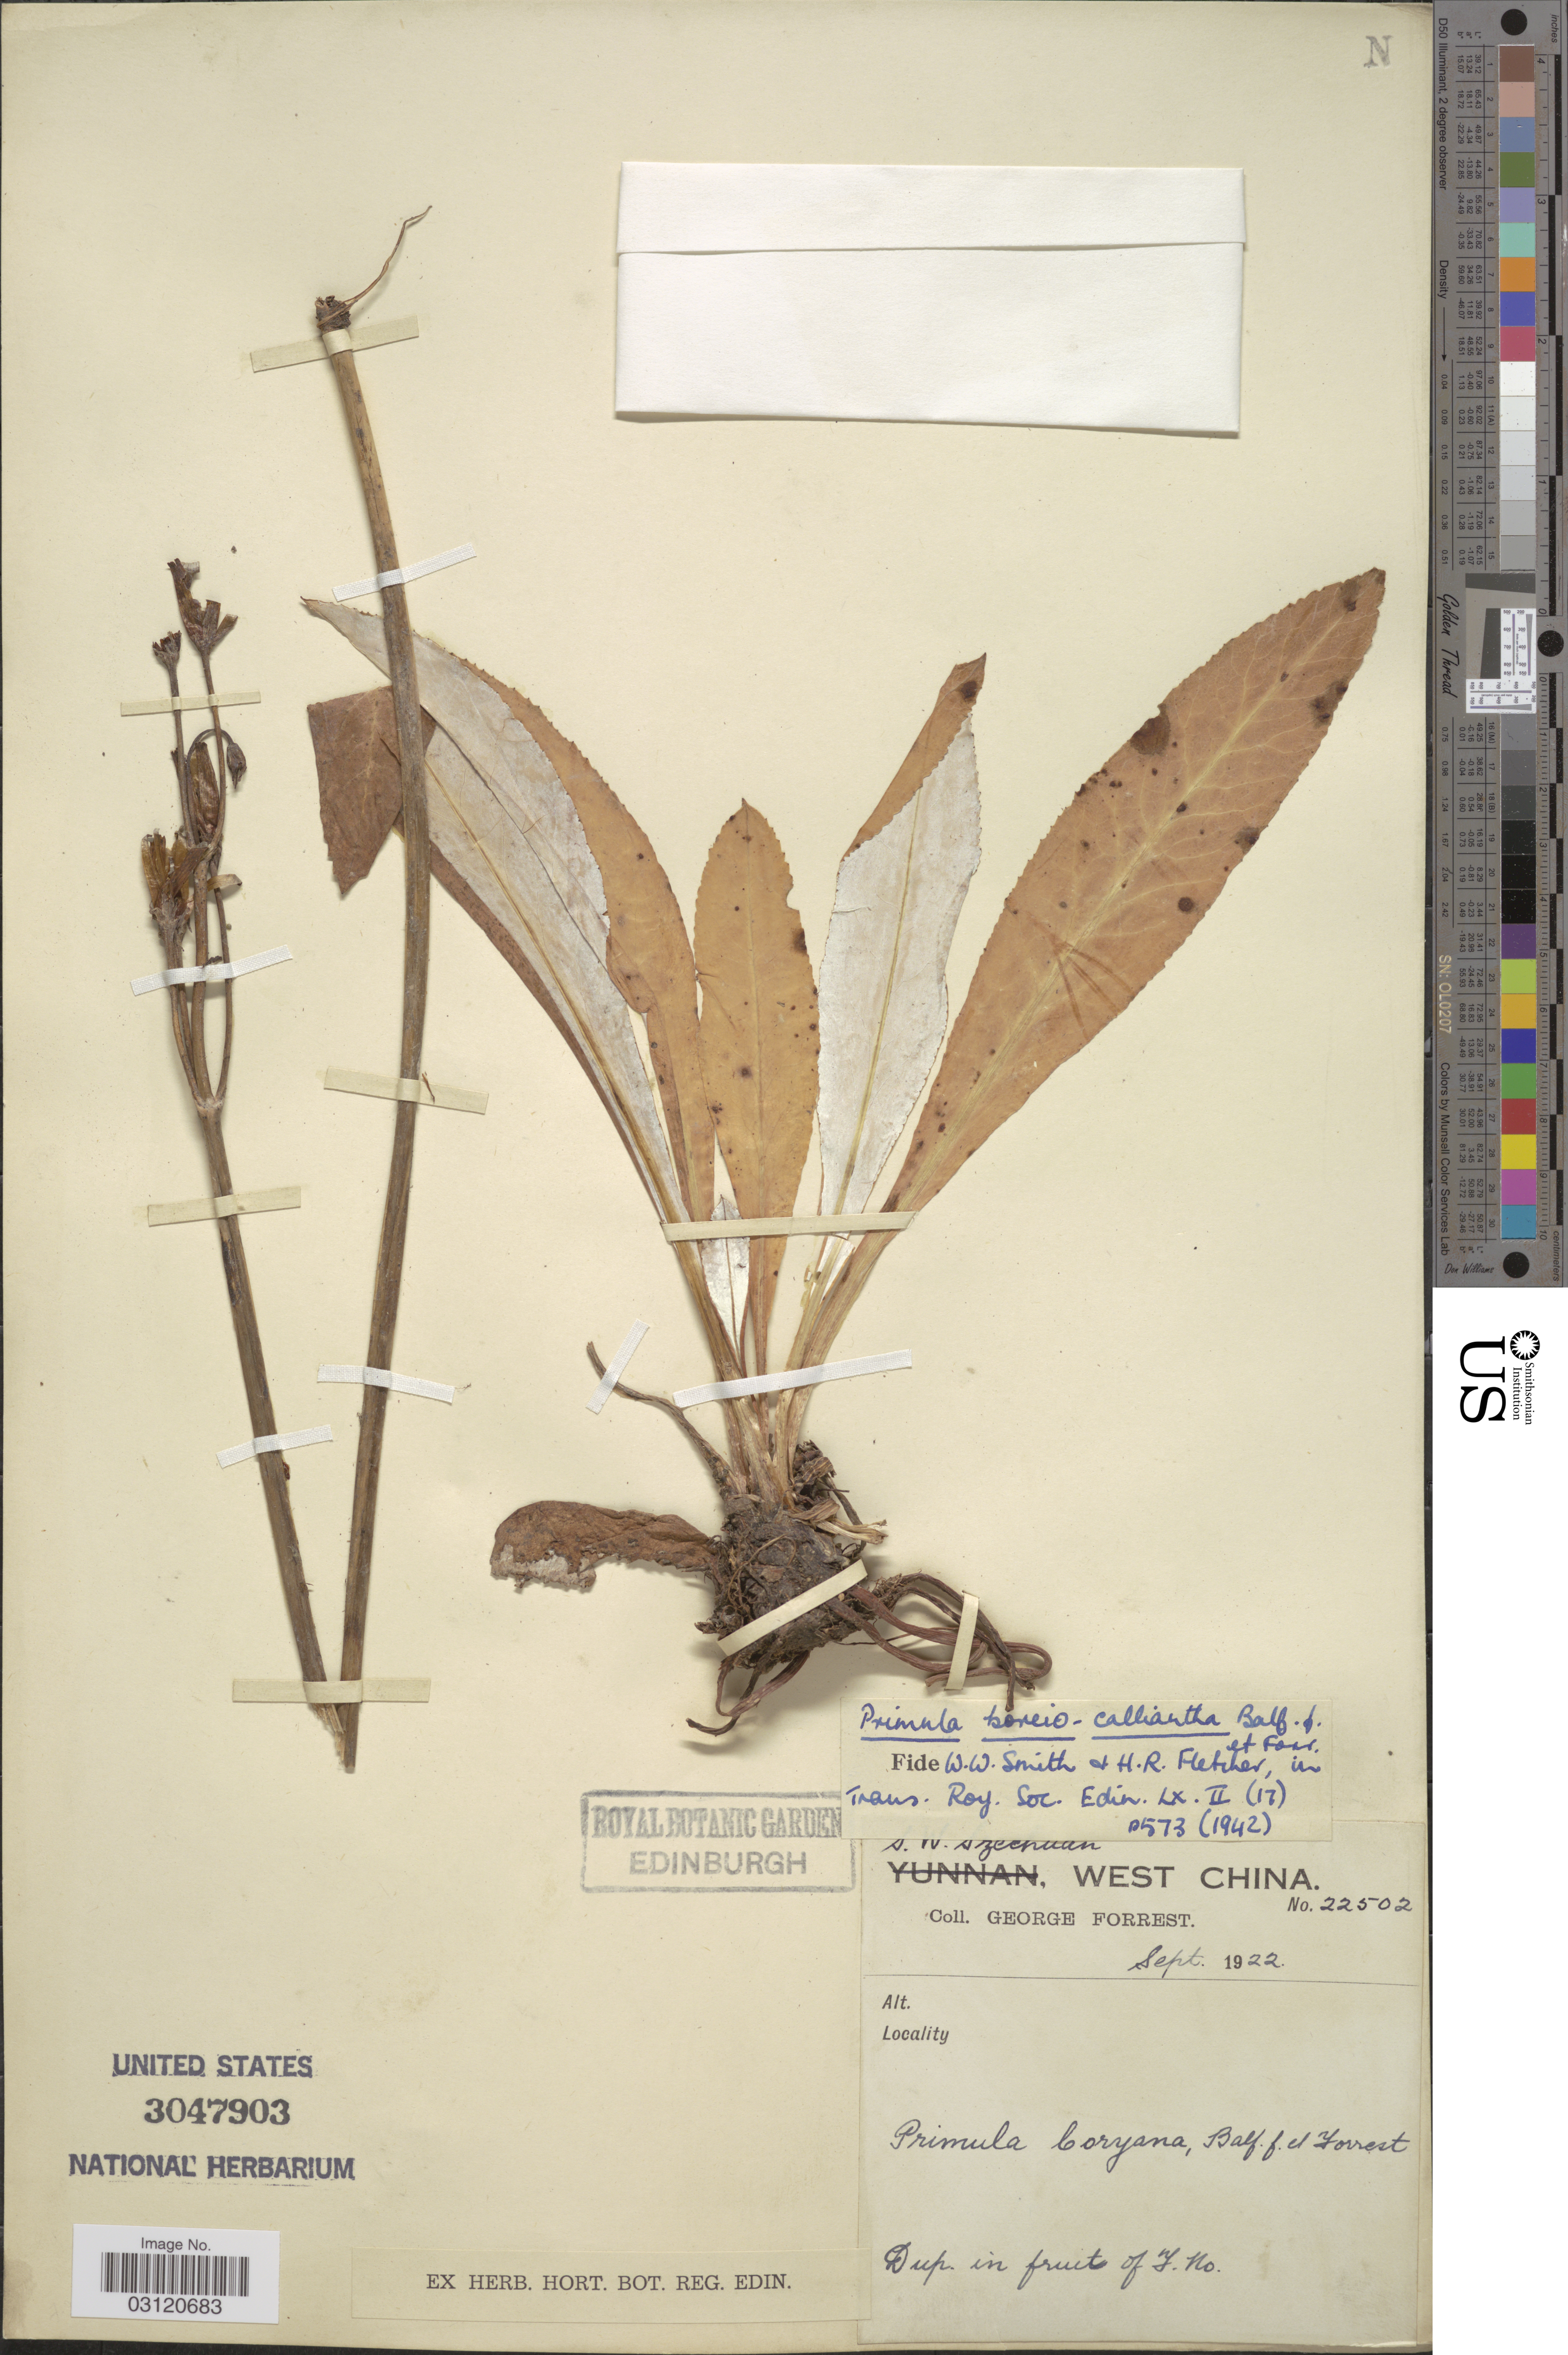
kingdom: Plantae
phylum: Tracheophyta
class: Magnoliopsida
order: Ericales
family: Primulaceae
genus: Primula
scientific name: Primula boreiocalliantha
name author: Balf. f. & Forrest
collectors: G. Forrest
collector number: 22502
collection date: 1922-09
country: China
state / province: Sichuan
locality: S.W. Szechuan, West China.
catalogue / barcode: US 3047903